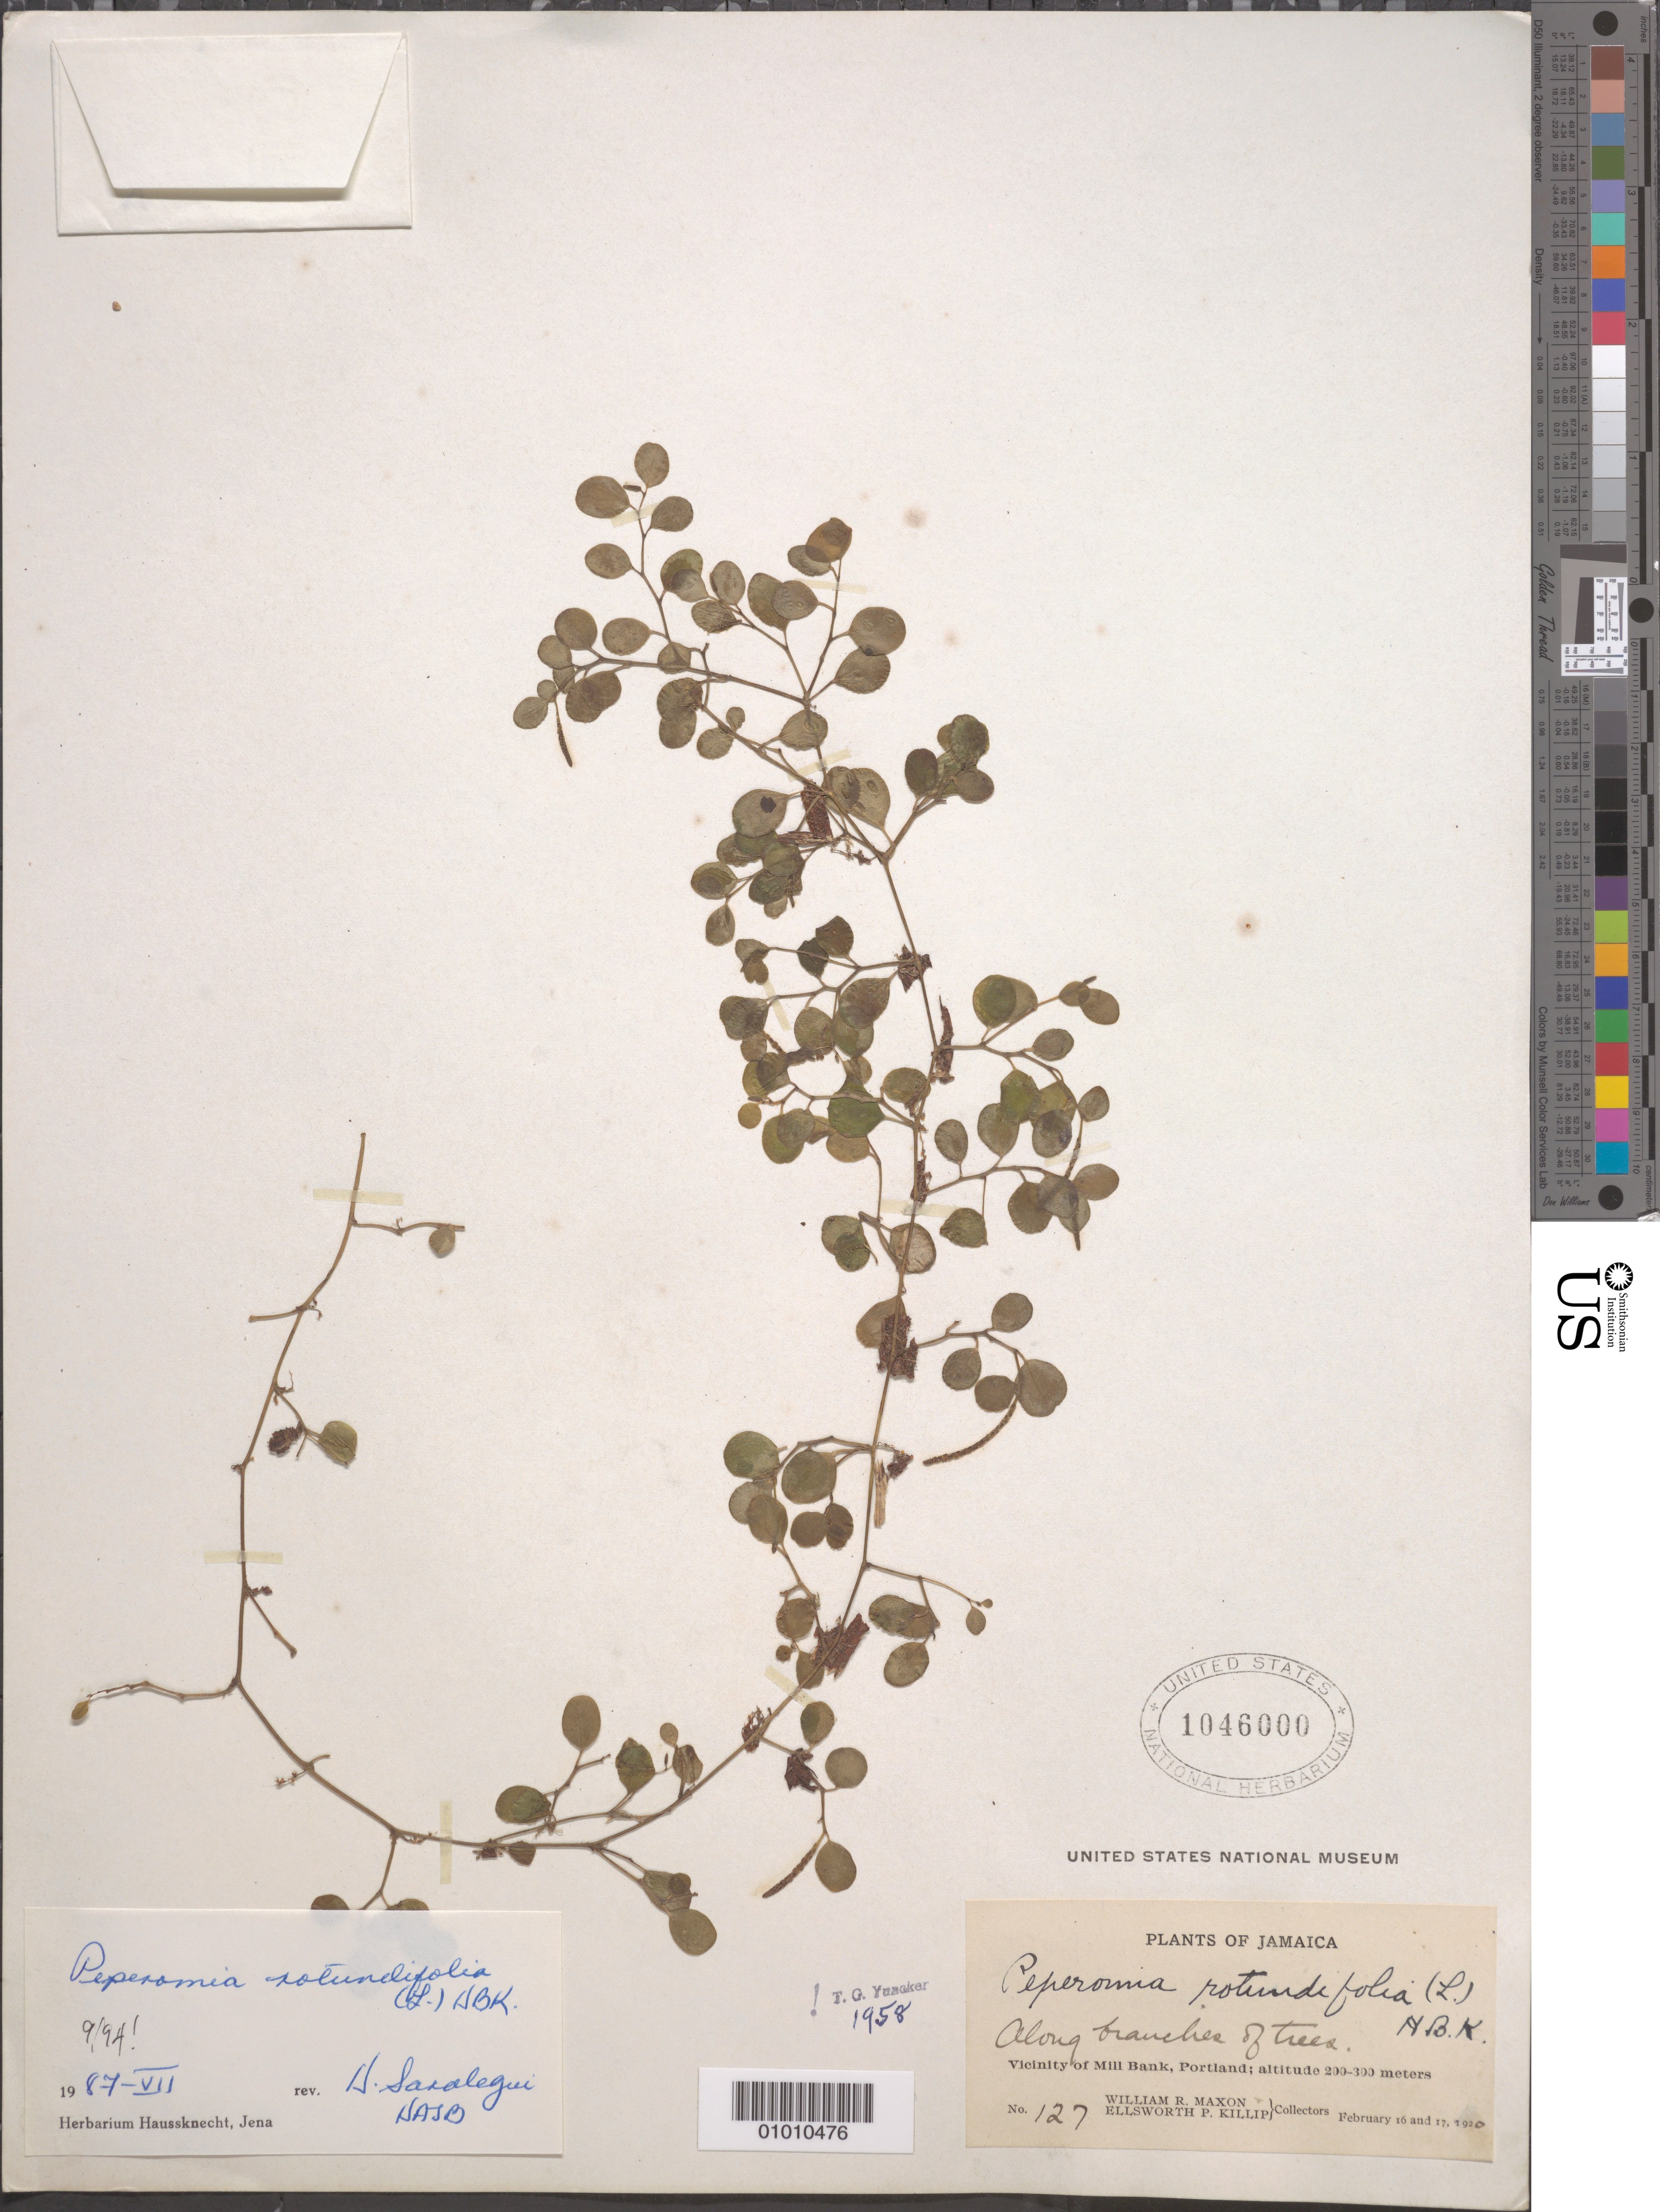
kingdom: Plantae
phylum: Tracheophyta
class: Magnoliopsida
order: Piperales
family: Piperaceae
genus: Peperomia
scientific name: Peperomia rotundifolia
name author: (L.) Kunth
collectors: W. R. Maxon & E. P. Killip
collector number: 127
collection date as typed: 16 Feb 1920 to 17 Feb 1920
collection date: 1920-02-16/1920-02-17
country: Jamaica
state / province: Portland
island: Jamaica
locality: Along branches of trees. Vicinity of Mill Bank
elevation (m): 200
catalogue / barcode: US 1046000